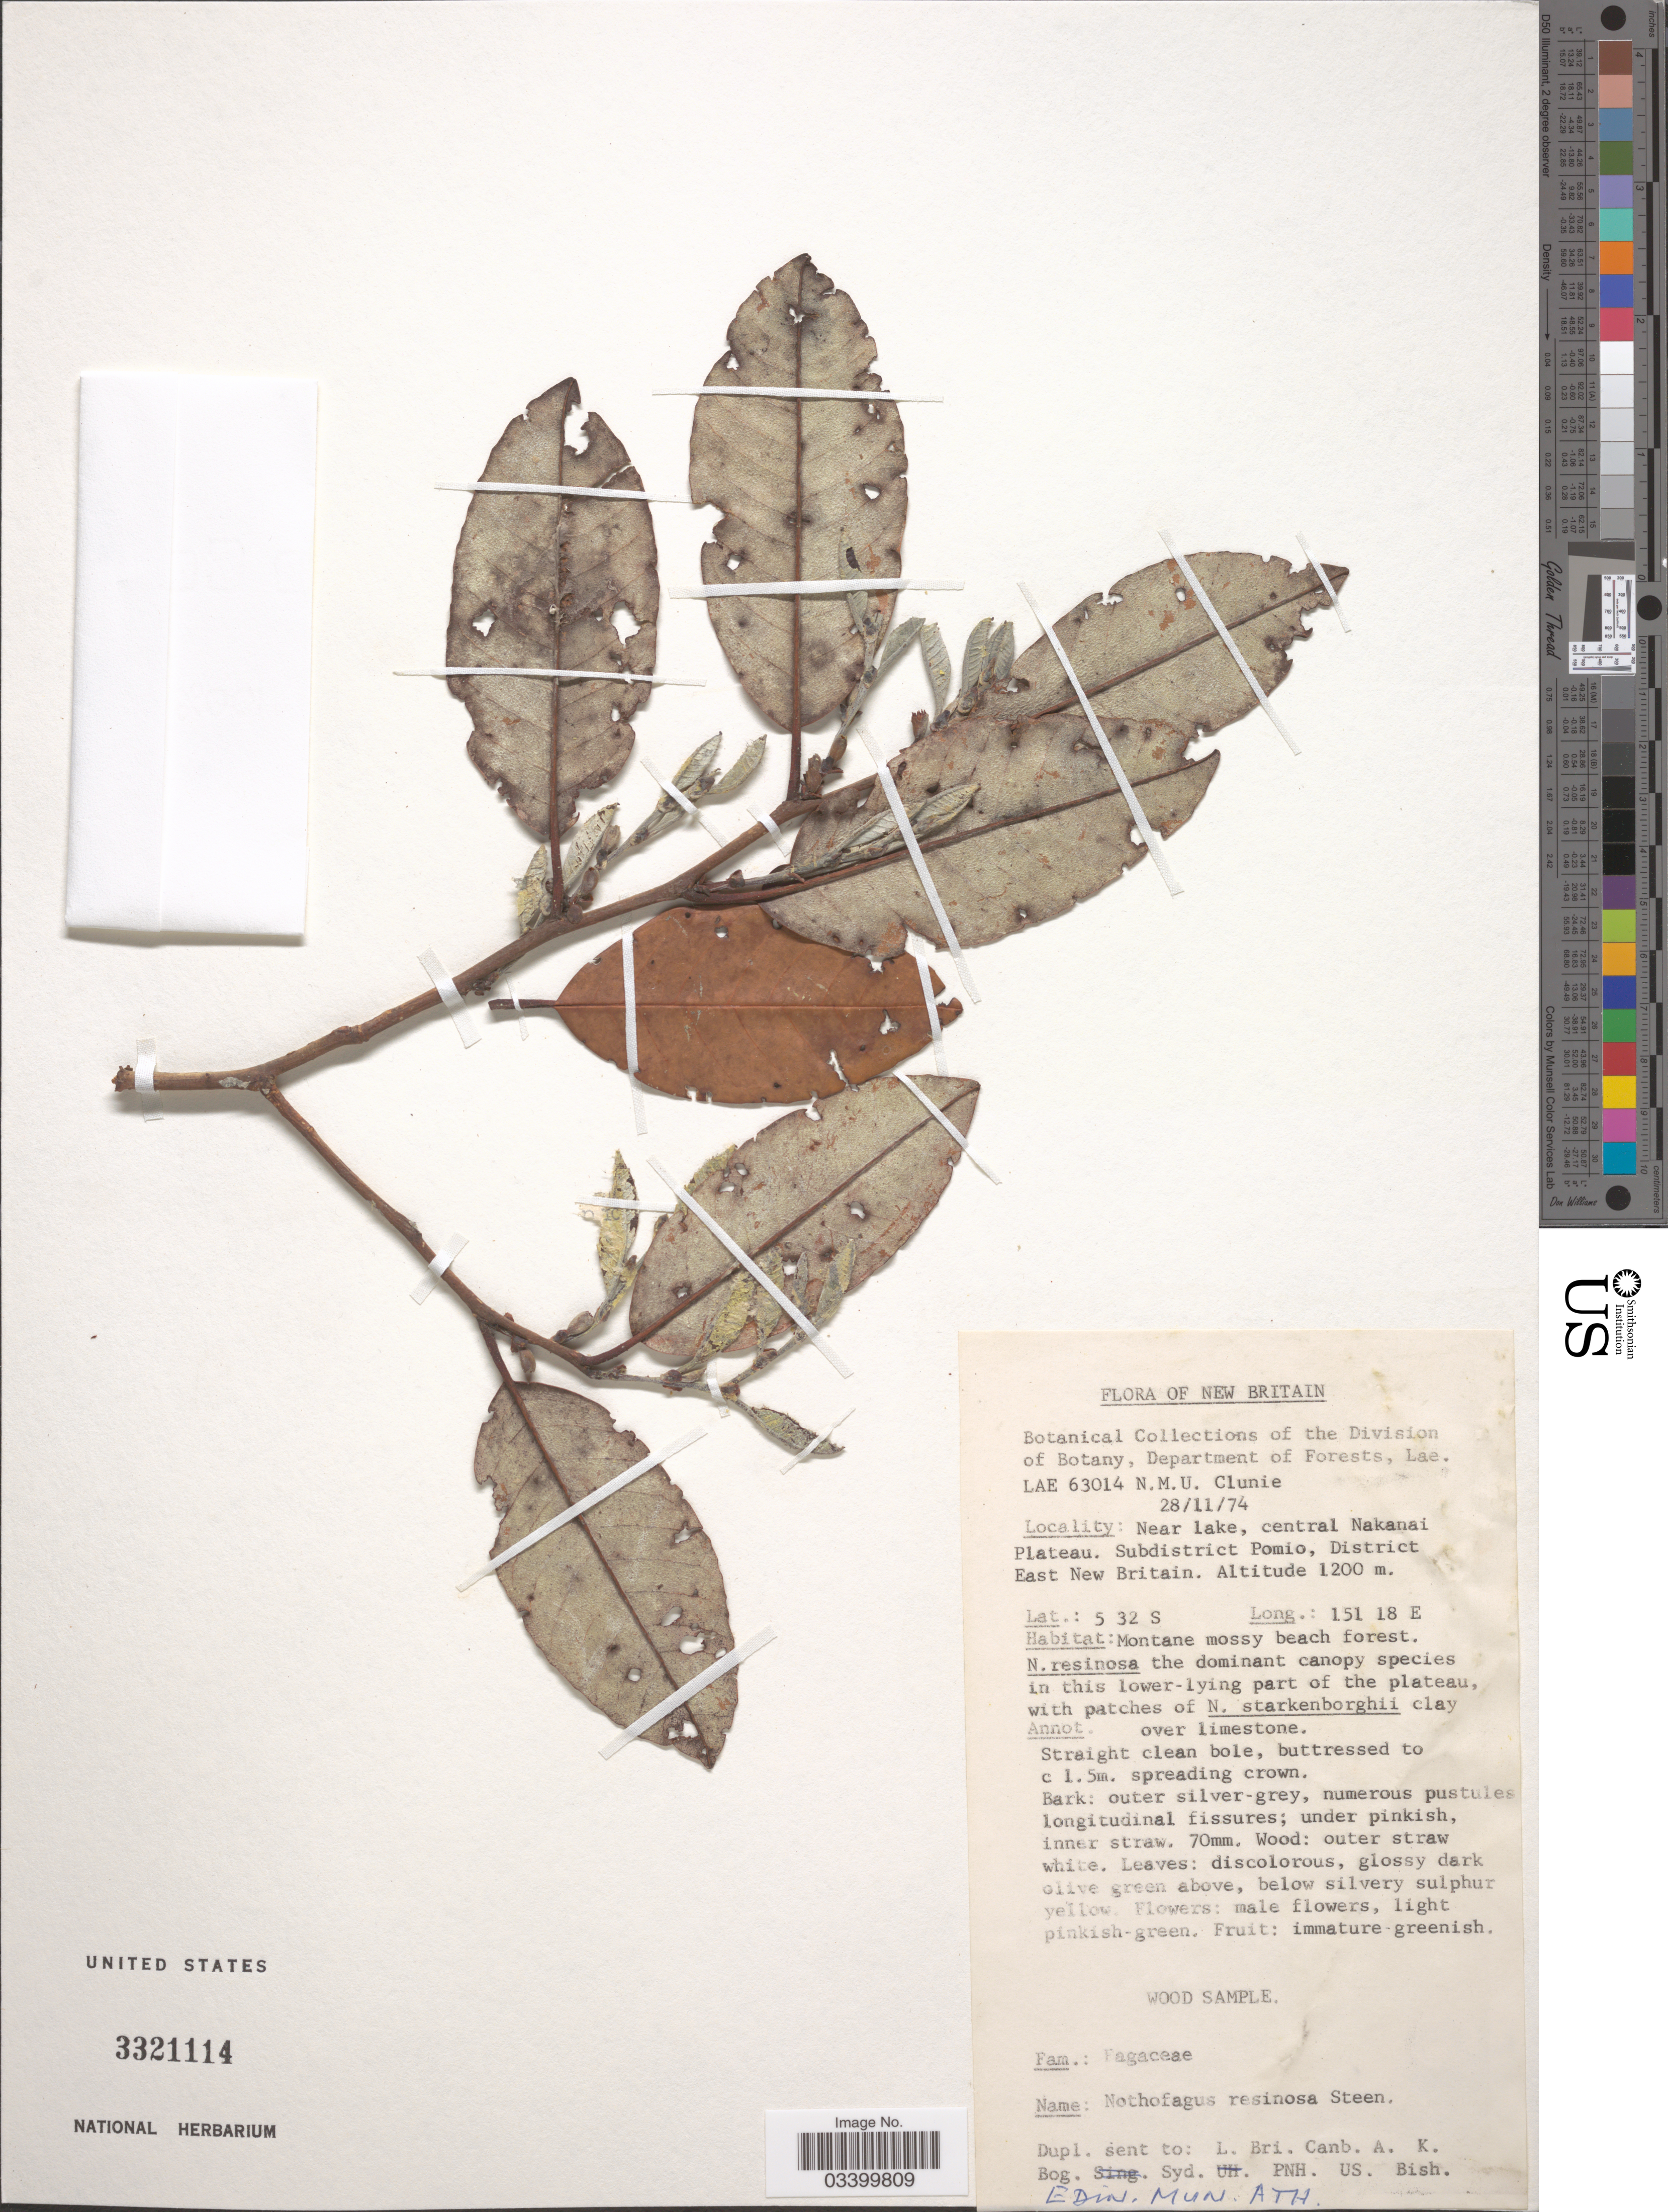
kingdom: Plantae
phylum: Tracheophyta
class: Magnoliopsida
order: Fagales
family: Nothofagaceae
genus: Nothofagus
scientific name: Nothofagus resinosa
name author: Steenis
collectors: N.M.U. Clunie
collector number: LAE 63014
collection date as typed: Transcribed d/m/y: 28/11/74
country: Papua New Guinea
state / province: East New Britain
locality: New Britain. Near lake, central Nakanai Plateau. Subdistrict Pomio, District East New Britain.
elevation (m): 1200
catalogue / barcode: US 3321114